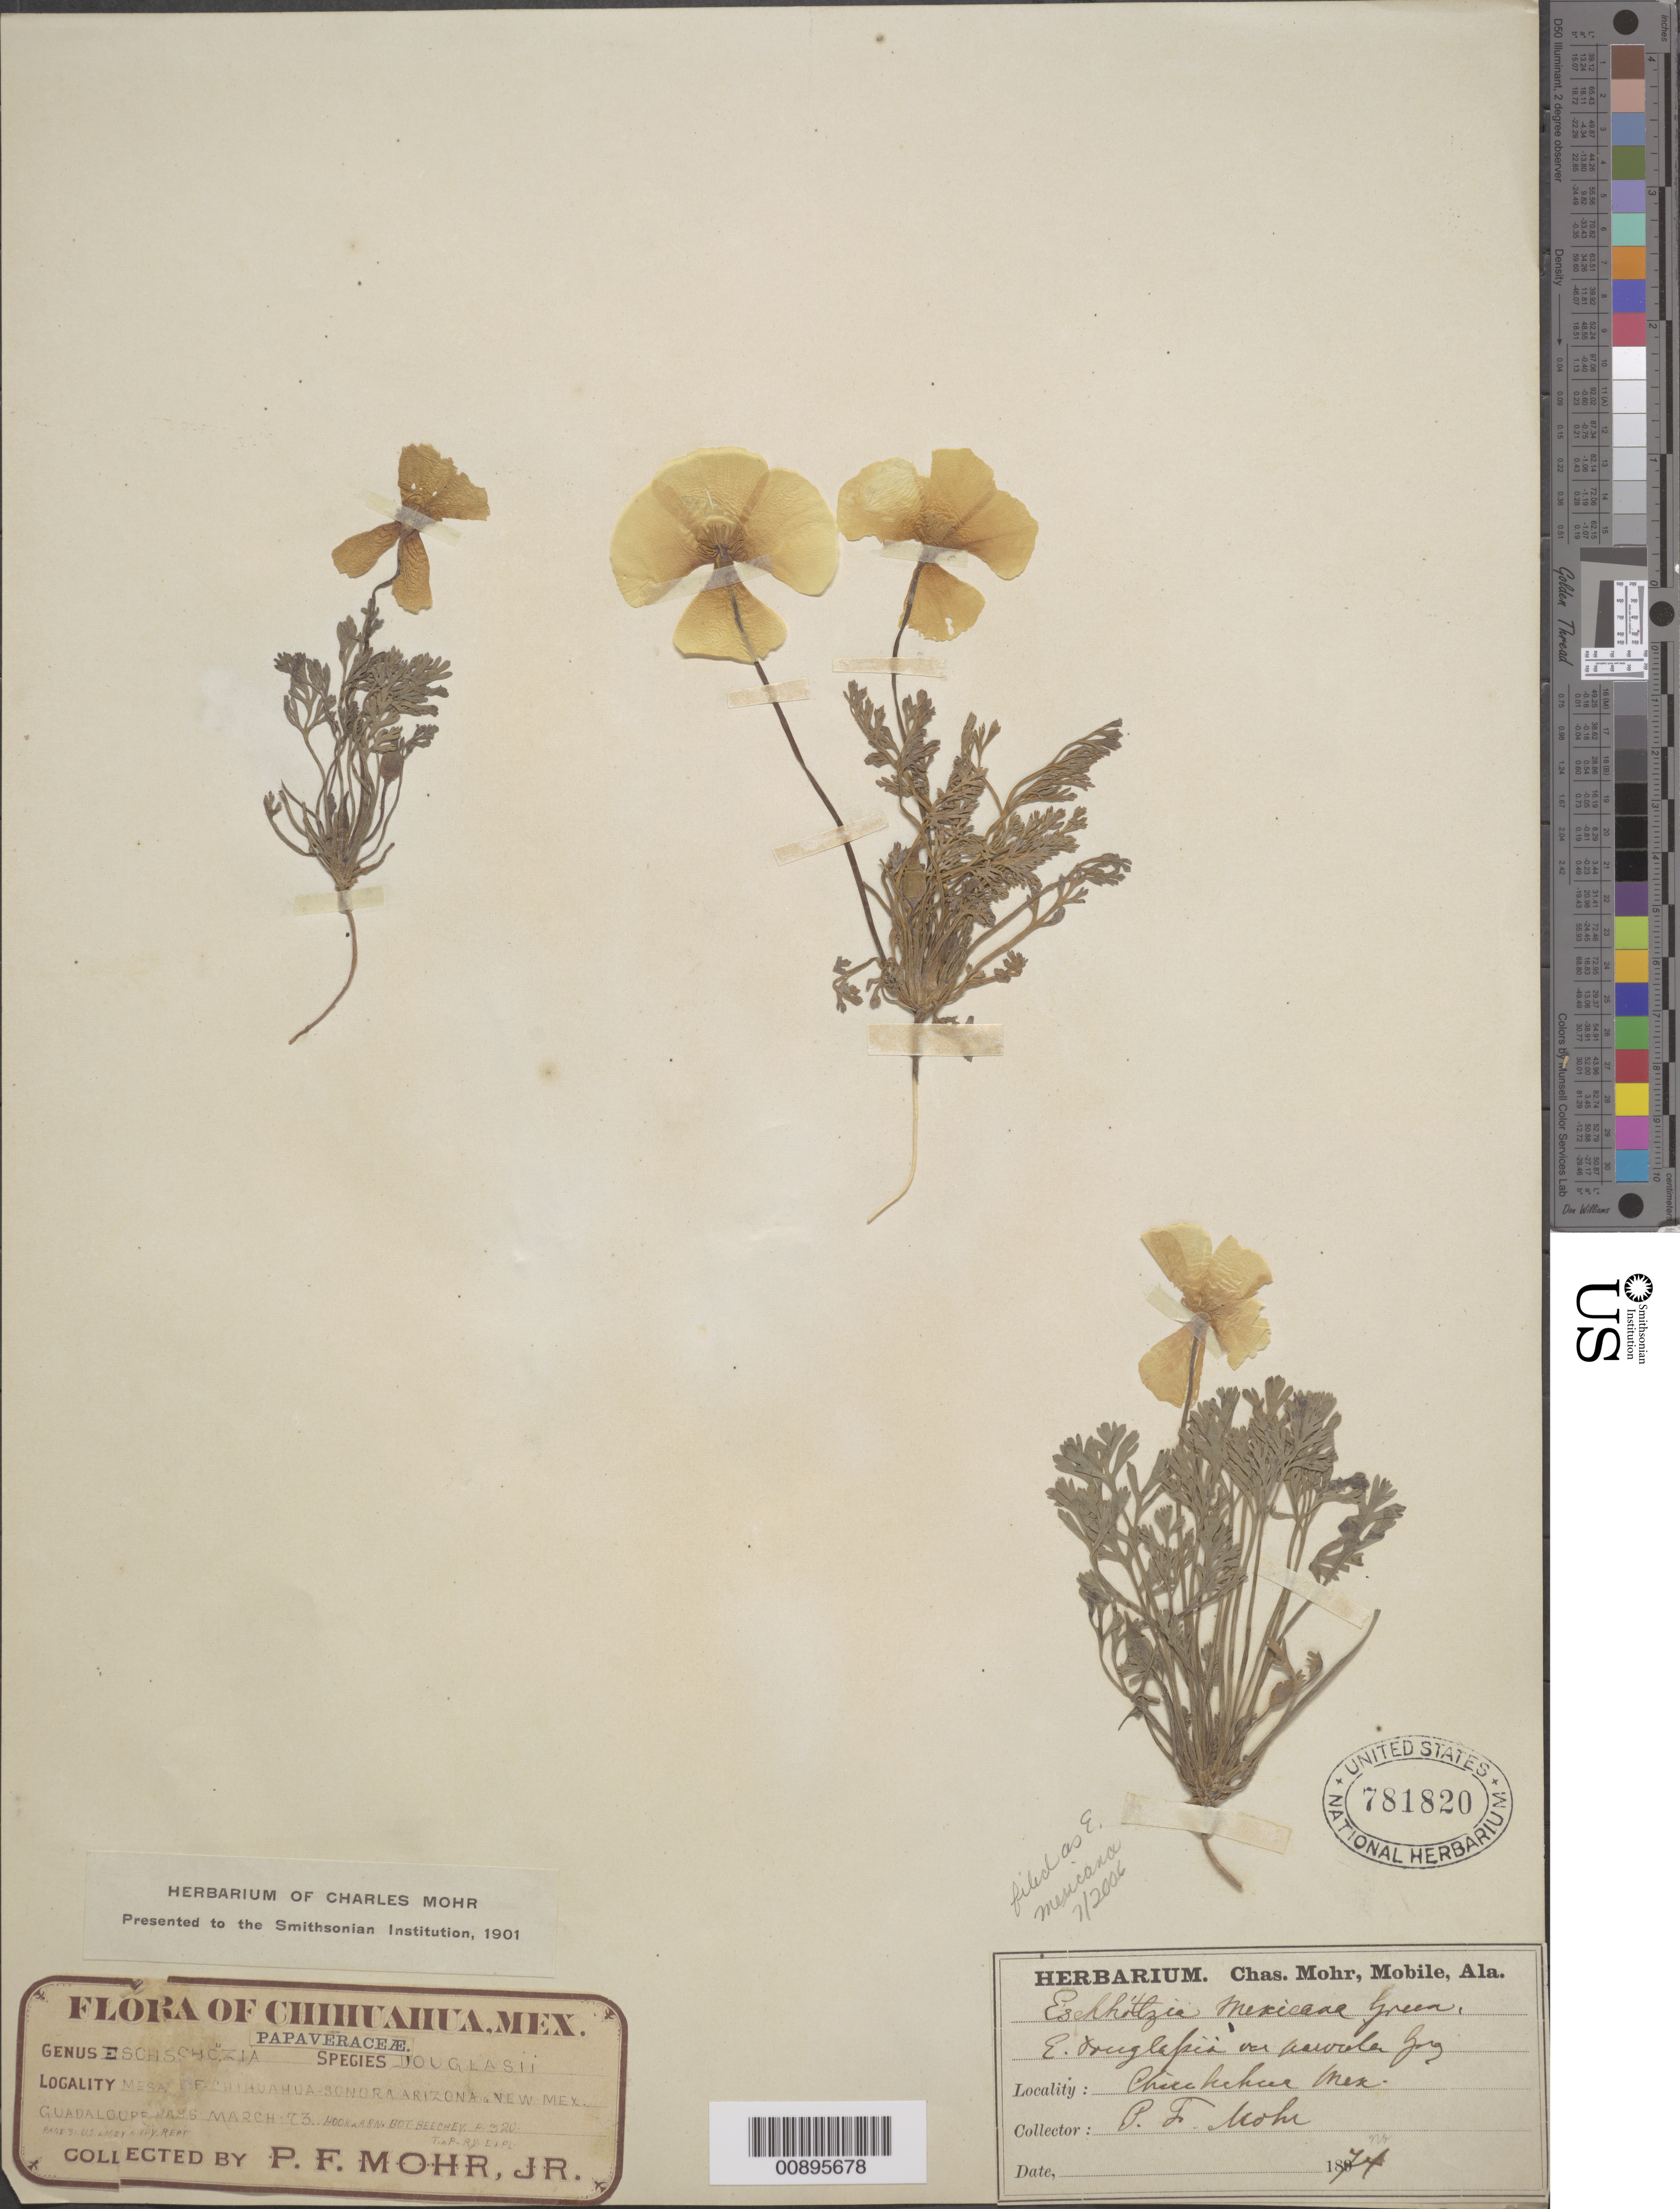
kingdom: Plantae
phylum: Tracheophyta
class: Magnoliopsida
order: Ranunculales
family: Papaveraceae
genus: Eschscholzia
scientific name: Eschscholzia mexicana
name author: Greene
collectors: Mohr Jr., P. F.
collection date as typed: Mar 1873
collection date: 1873-03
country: Mexico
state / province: Chihuahua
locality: Chihuahua.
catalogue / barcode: US 781820